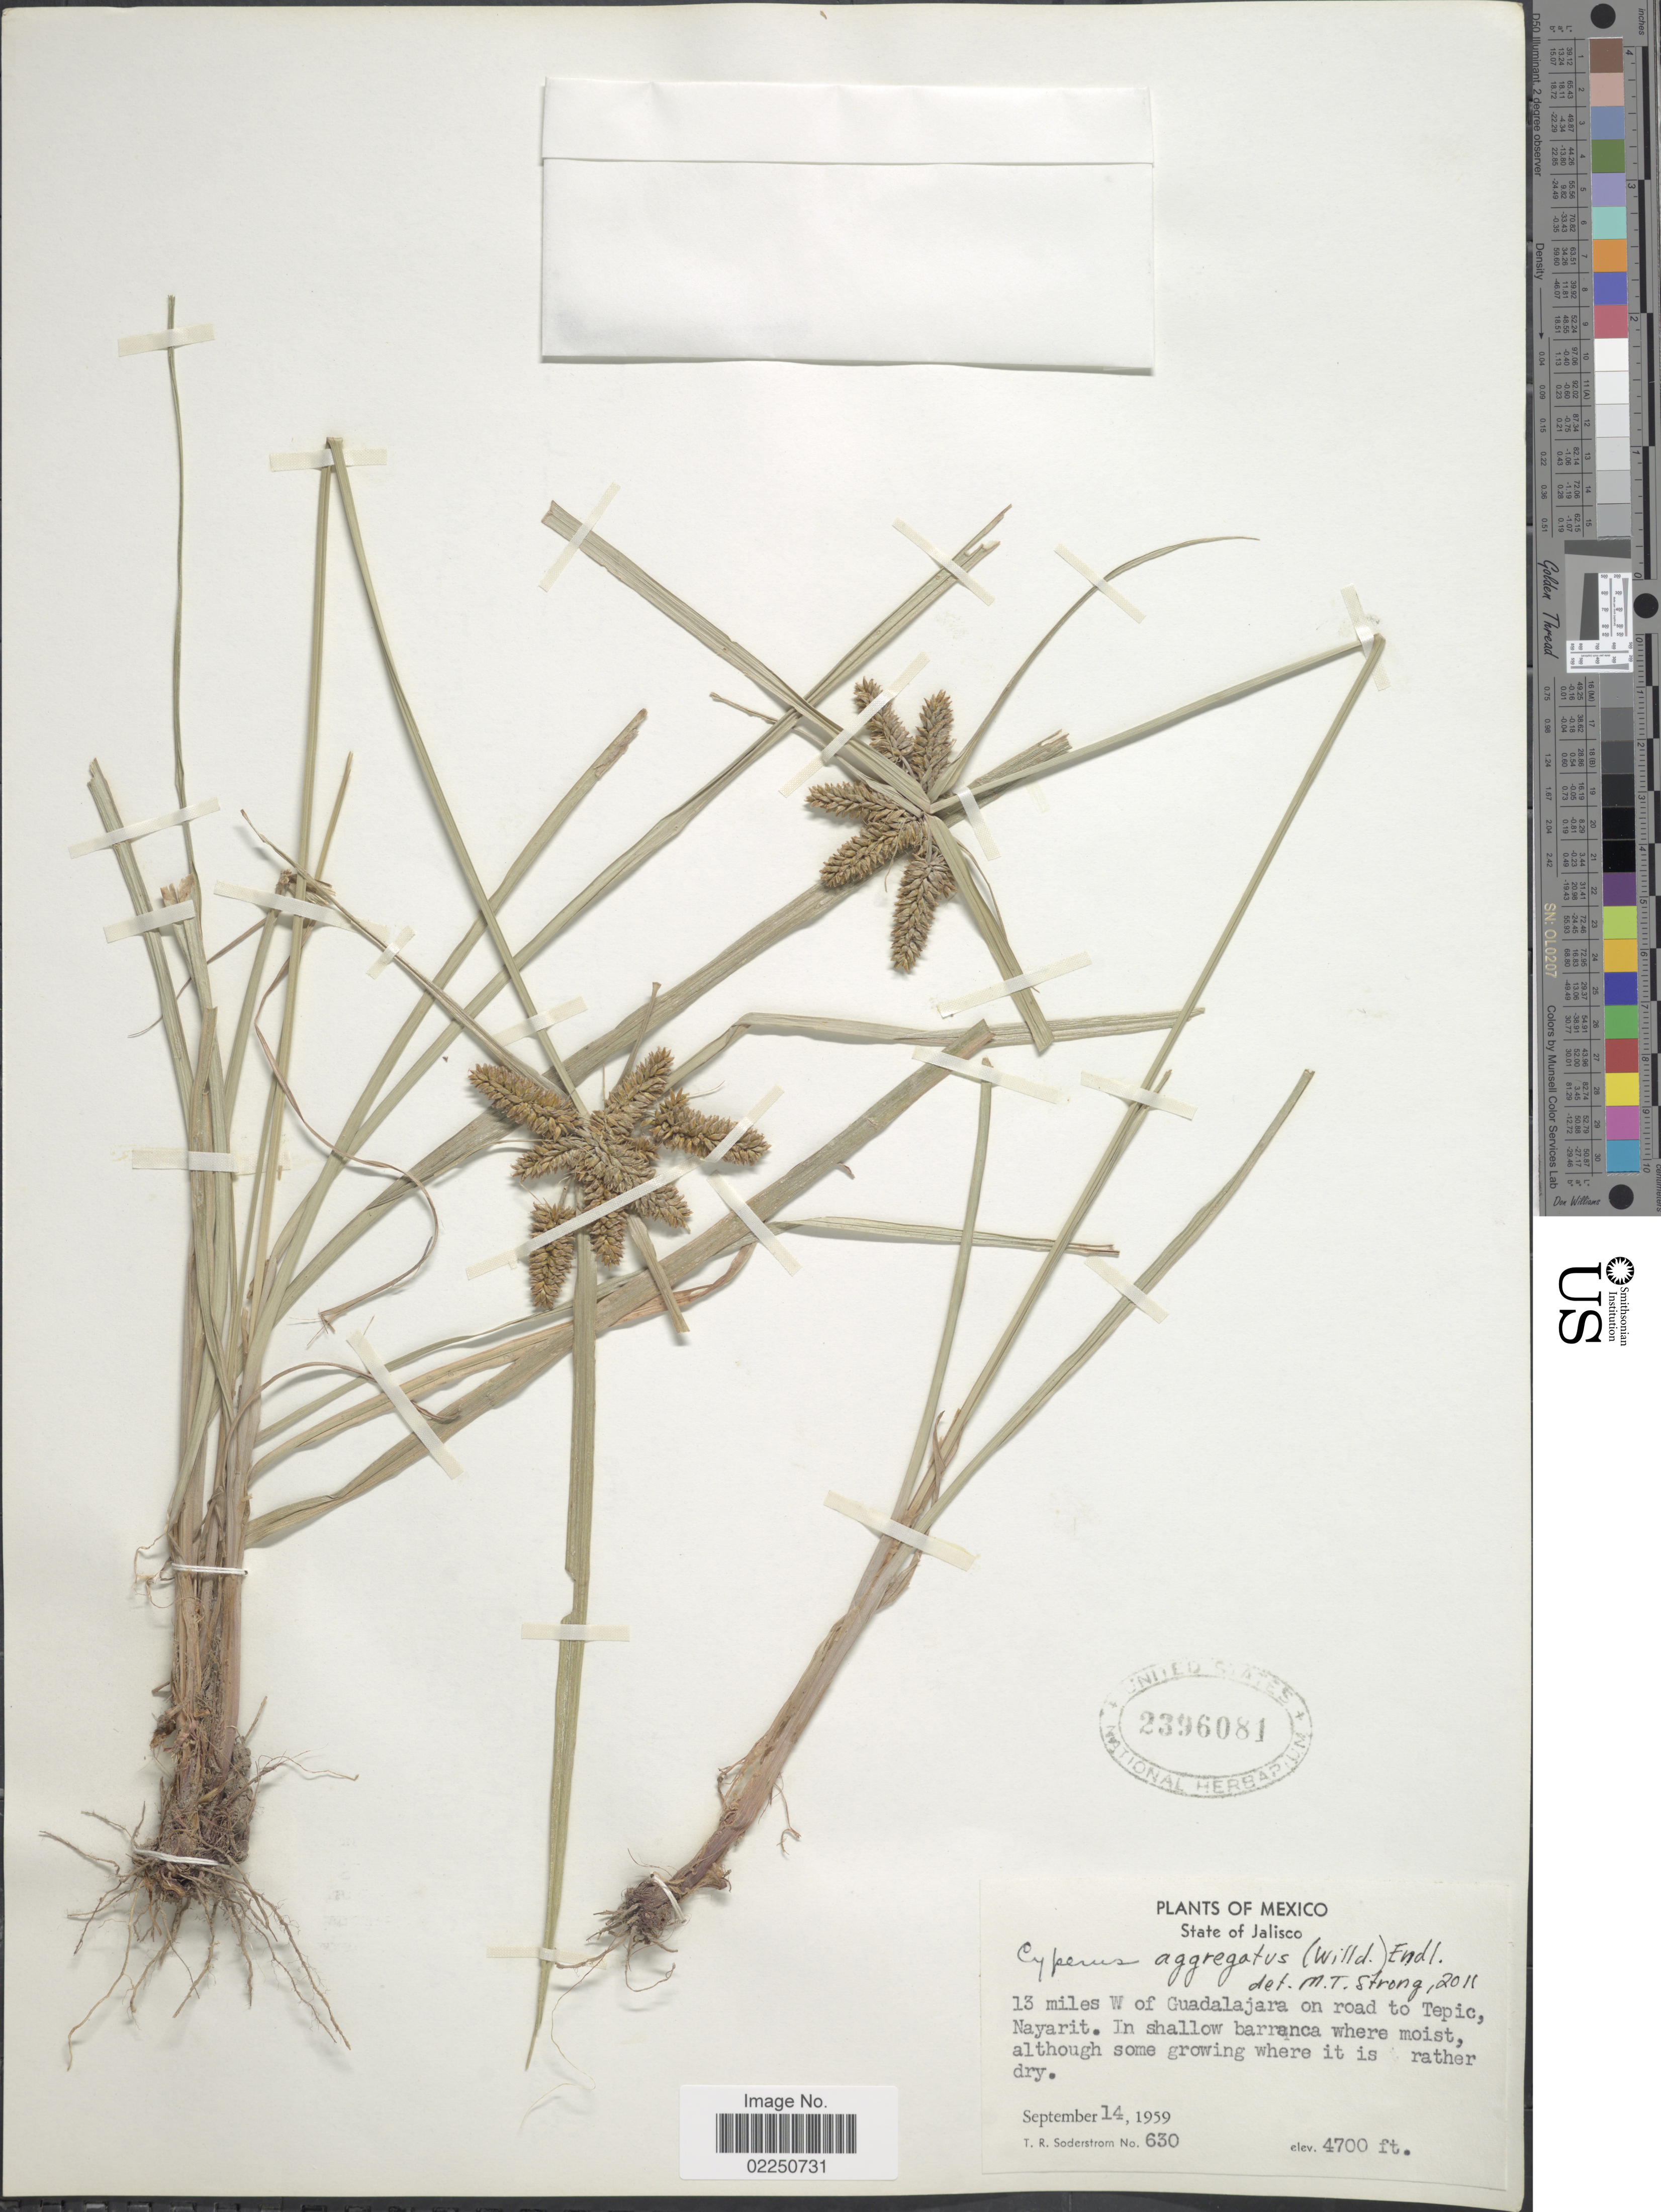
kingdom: Plantae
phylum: Tracheophyta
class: Liliopsida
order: Poales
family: Cyperaceae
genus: Cyperus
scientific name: Cyperus aggregatus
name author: (Willd.) Endl.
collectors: T. R. Soderstrom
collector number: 630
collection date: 1959-09-14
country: Mexico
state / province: Jalisco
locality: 13 miles W of Guadalajara on road to Tepic, Nayarit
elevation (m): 1433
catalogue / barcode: US 2396081